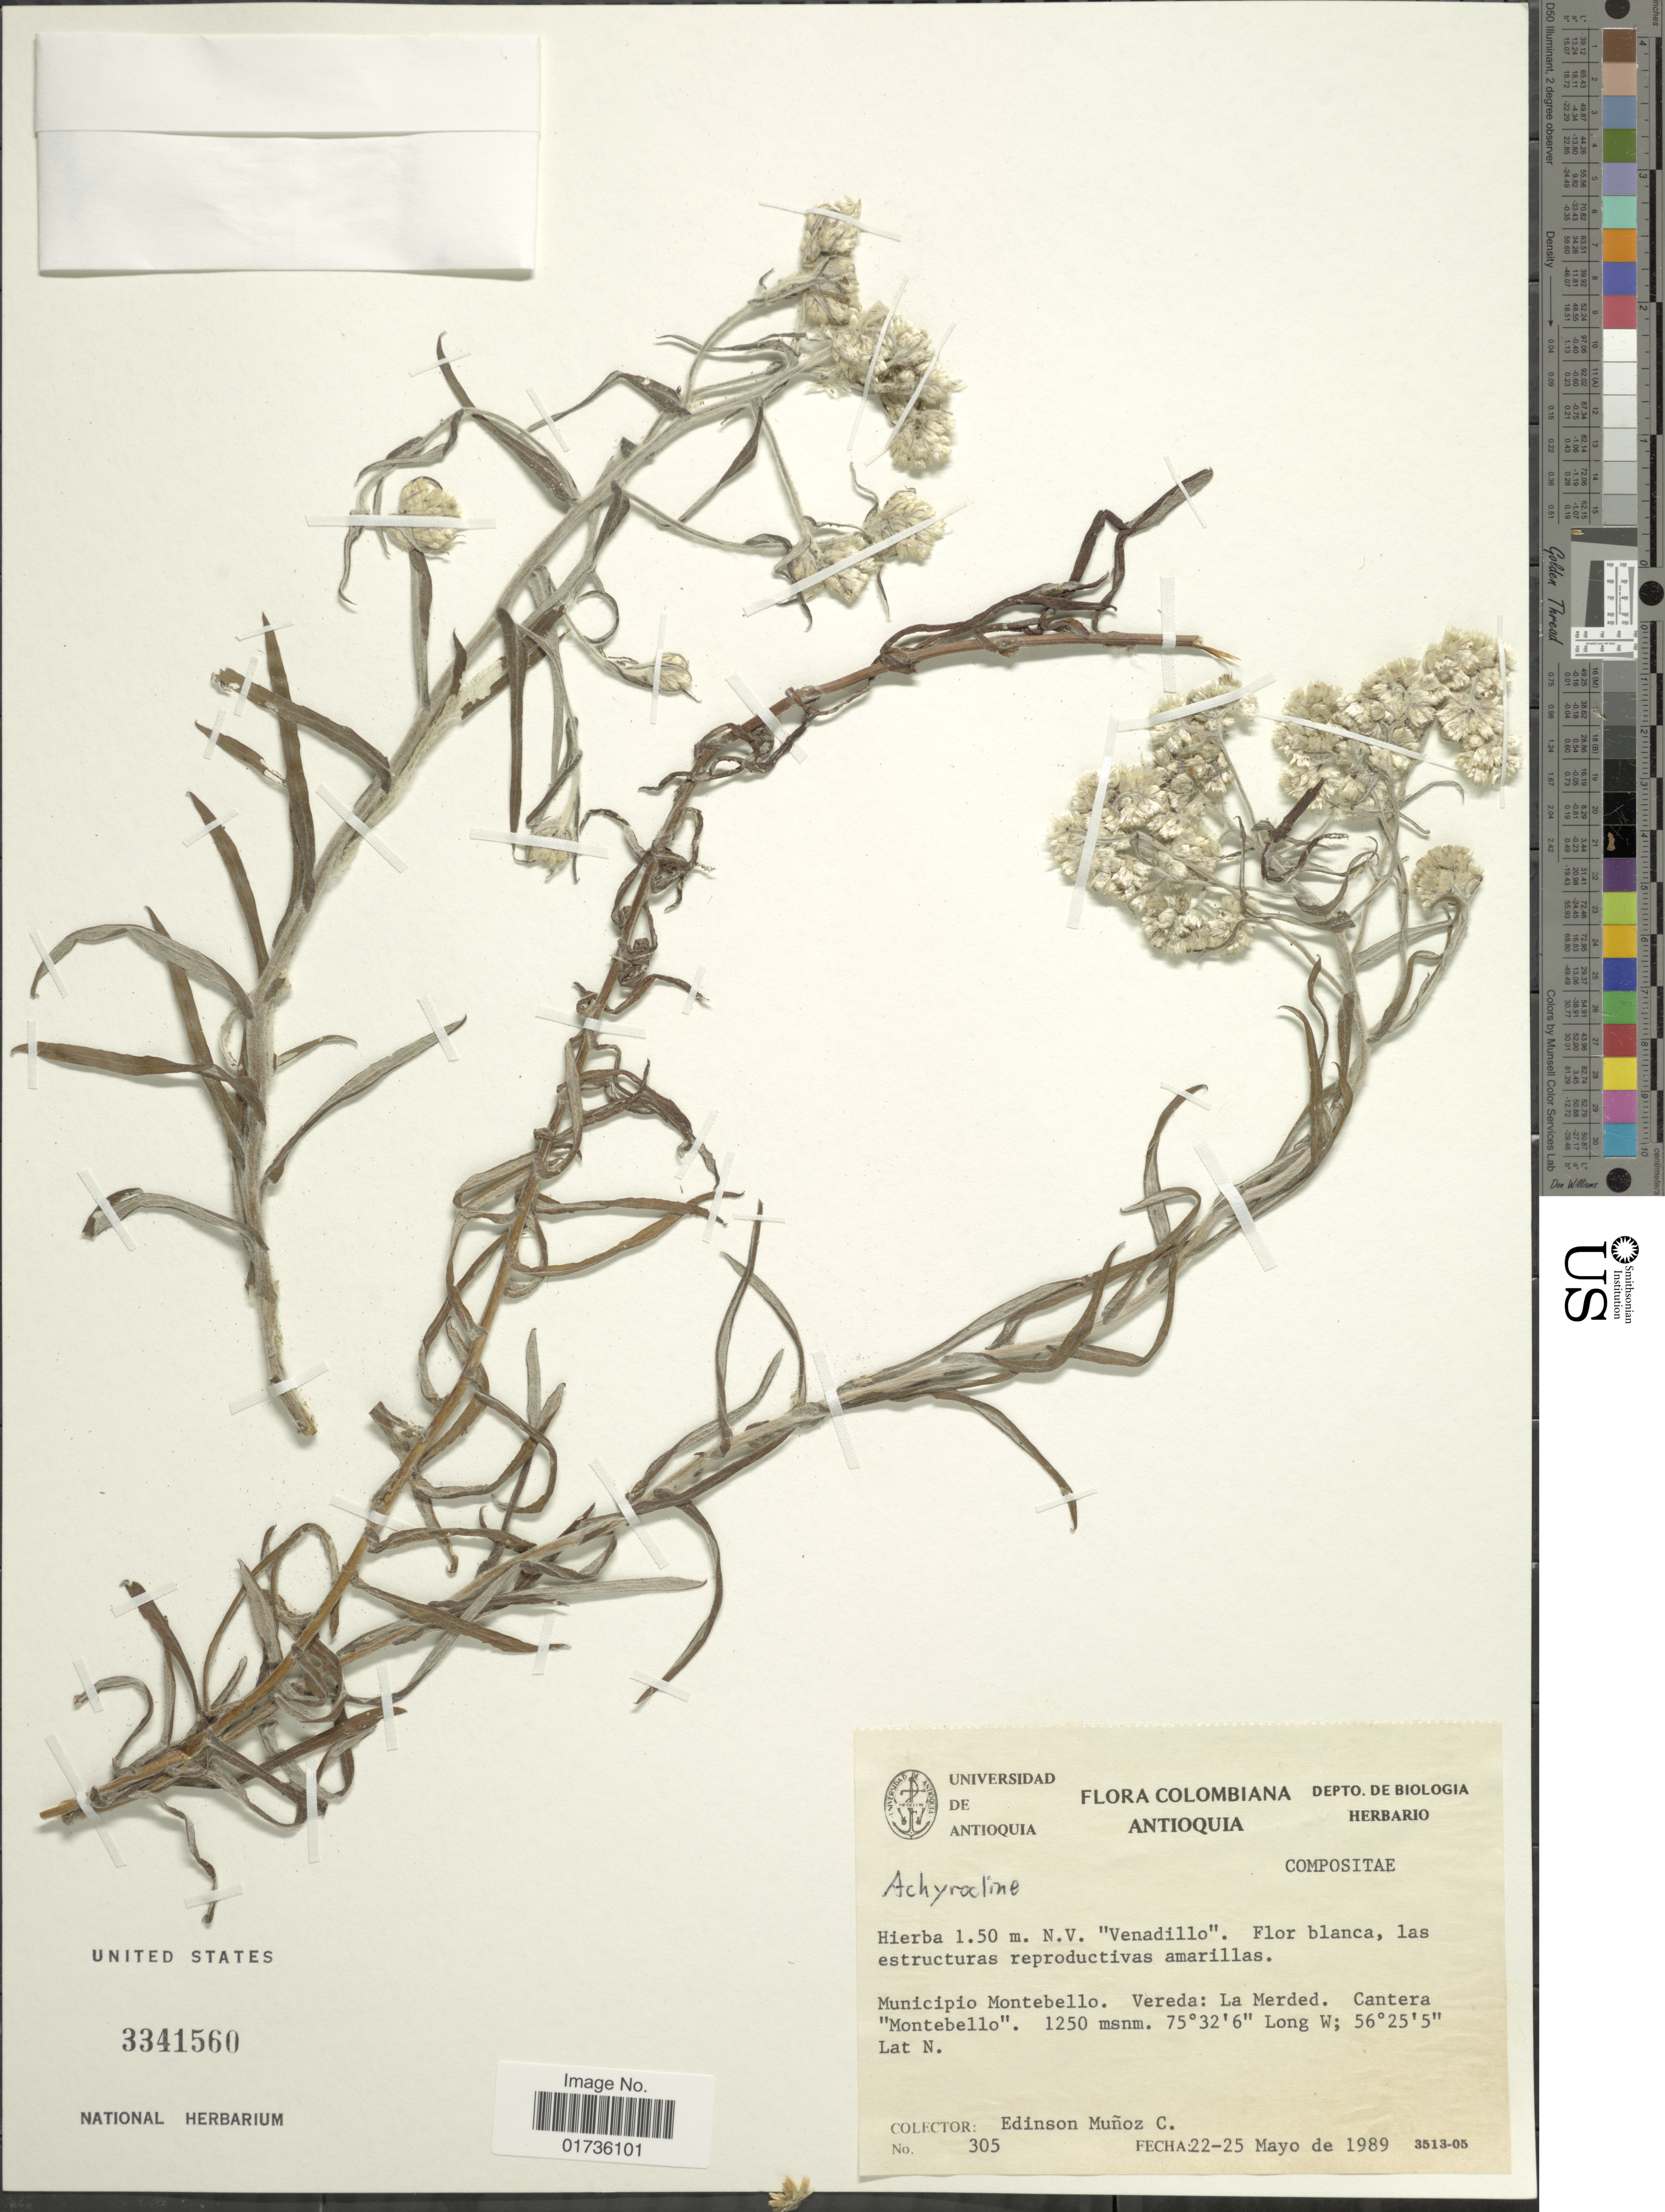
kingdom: Plantae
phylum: Tracheophyta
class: Magnoliopsida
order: Asterales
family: Asteraceae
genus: Achyrocline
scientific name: Achyrocline sp.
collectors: E. Muñoz C.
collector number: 305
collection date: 1989-05-22/1989-05-25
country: Colombia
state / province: Antioquia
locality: Municipio Montebello. Vereda: La Merced. Cantera 'Montbello'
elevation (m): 1250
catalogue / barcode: US 3341560